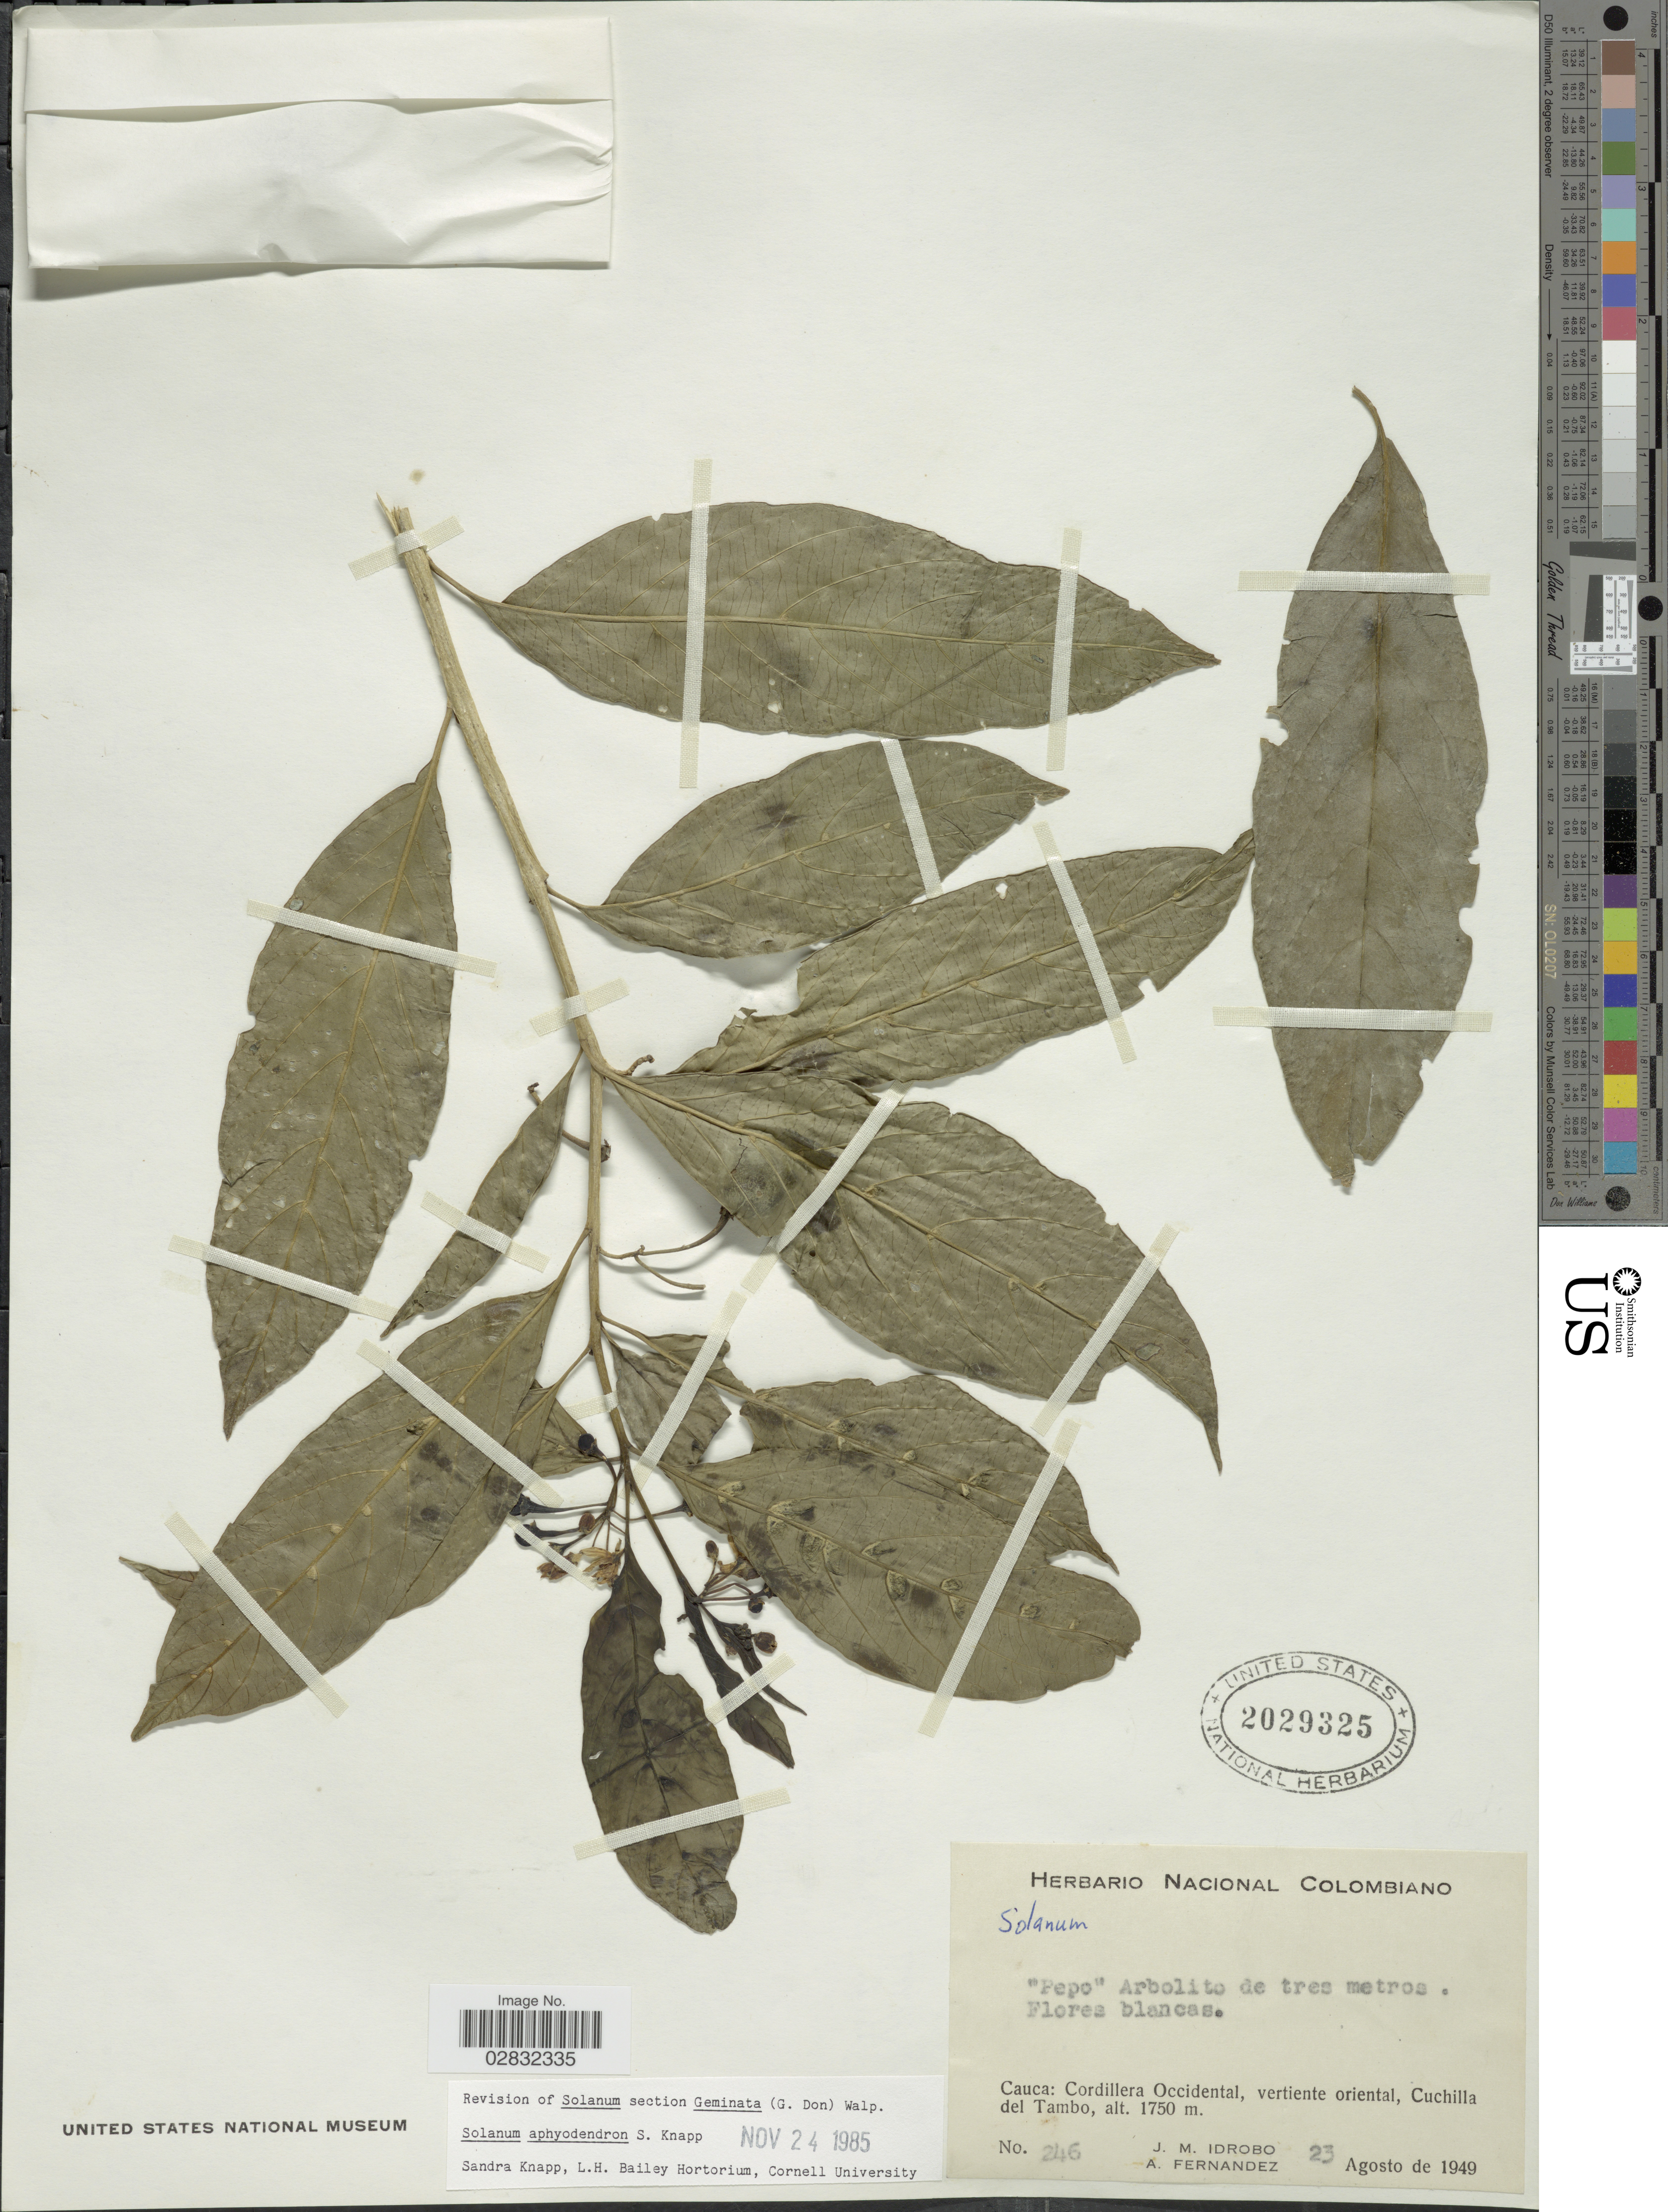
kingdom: Plantae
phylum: Tracheophyta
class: Magnoliopsida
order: Solanales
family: Solanaceae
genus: Solanum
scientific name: Solanum aphyodendron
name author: S. Knapp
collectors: J. M. Idrobo & A. Fernandez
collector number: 246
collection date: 1949-08-23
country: Colombia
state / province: Cauca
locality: Cauca: Cordillera Occidental, vertiente oriental, Cuchilla del Tambo.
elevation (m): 1750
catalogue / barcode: US 2029325